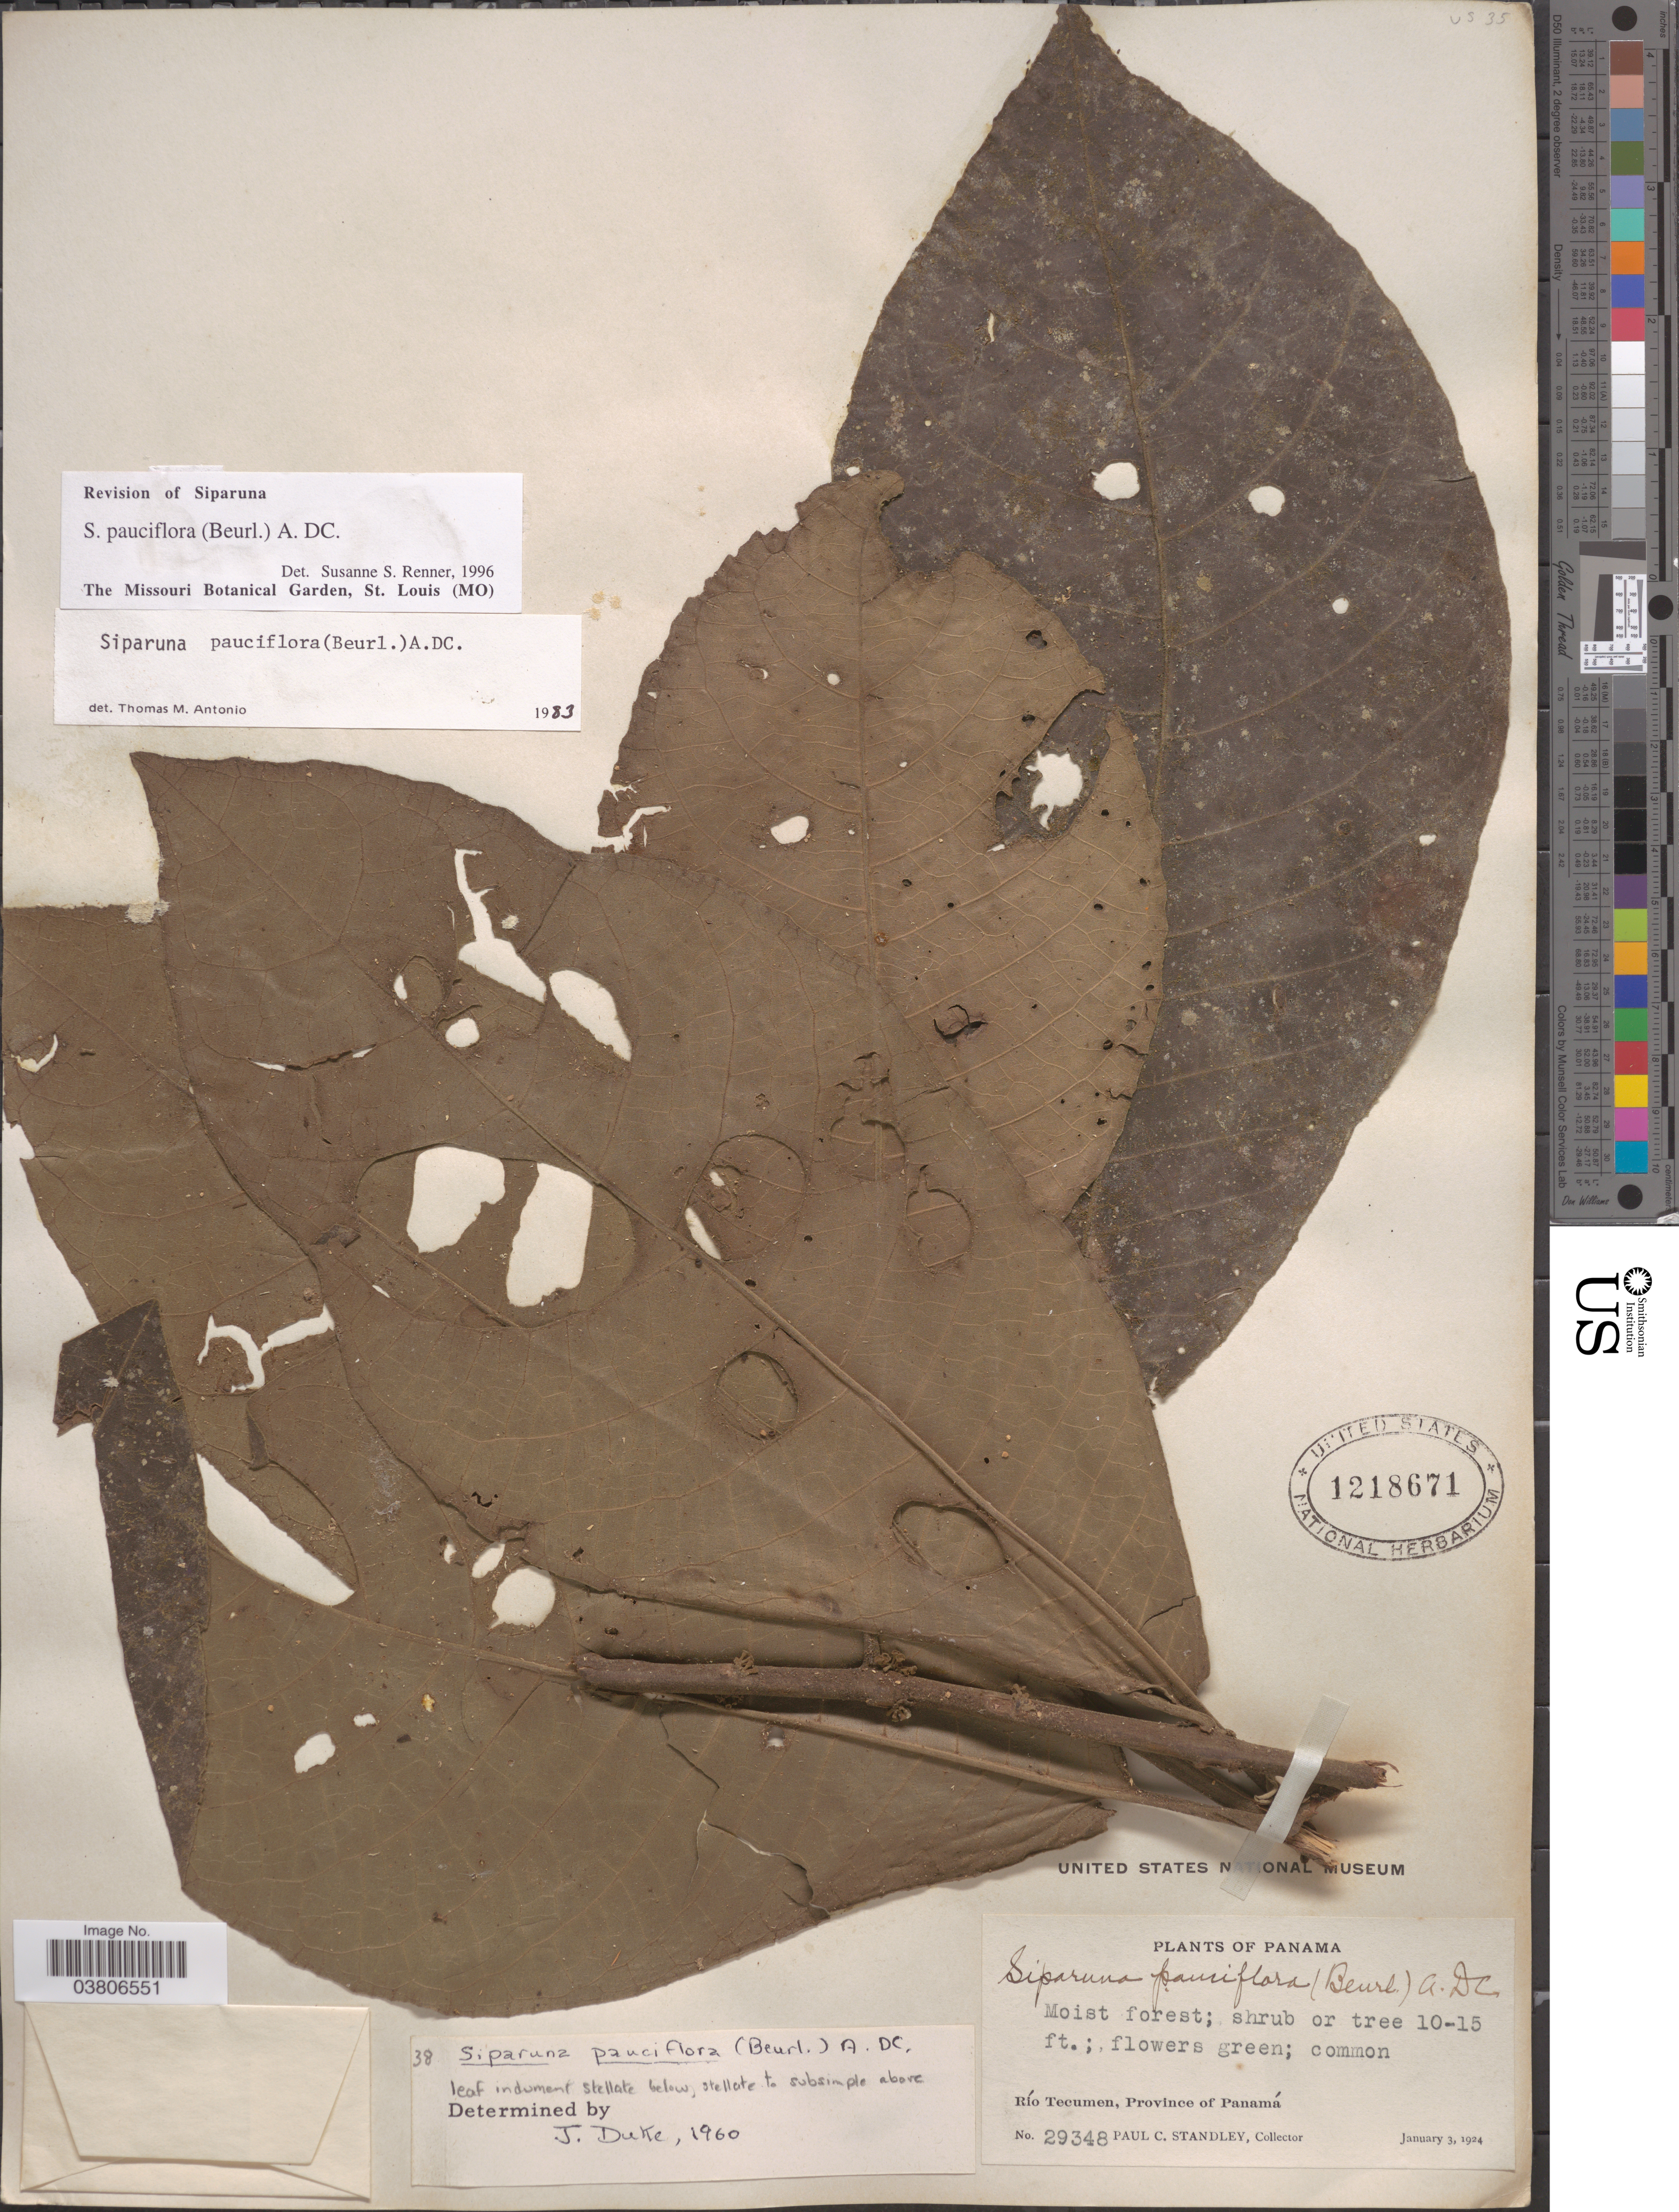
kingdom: Plantae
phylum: Tracheophyta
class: Magnoliopsida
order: Laurales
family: Siparunaceae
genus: Siparuna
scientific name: Siparuna pauciflora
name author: (Beurling) A. DC.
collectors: P. C. Standley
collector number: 29348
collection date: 1924-01-03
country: Panama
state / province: Panamá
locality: Río Tecumen.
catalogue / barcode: US 1218671